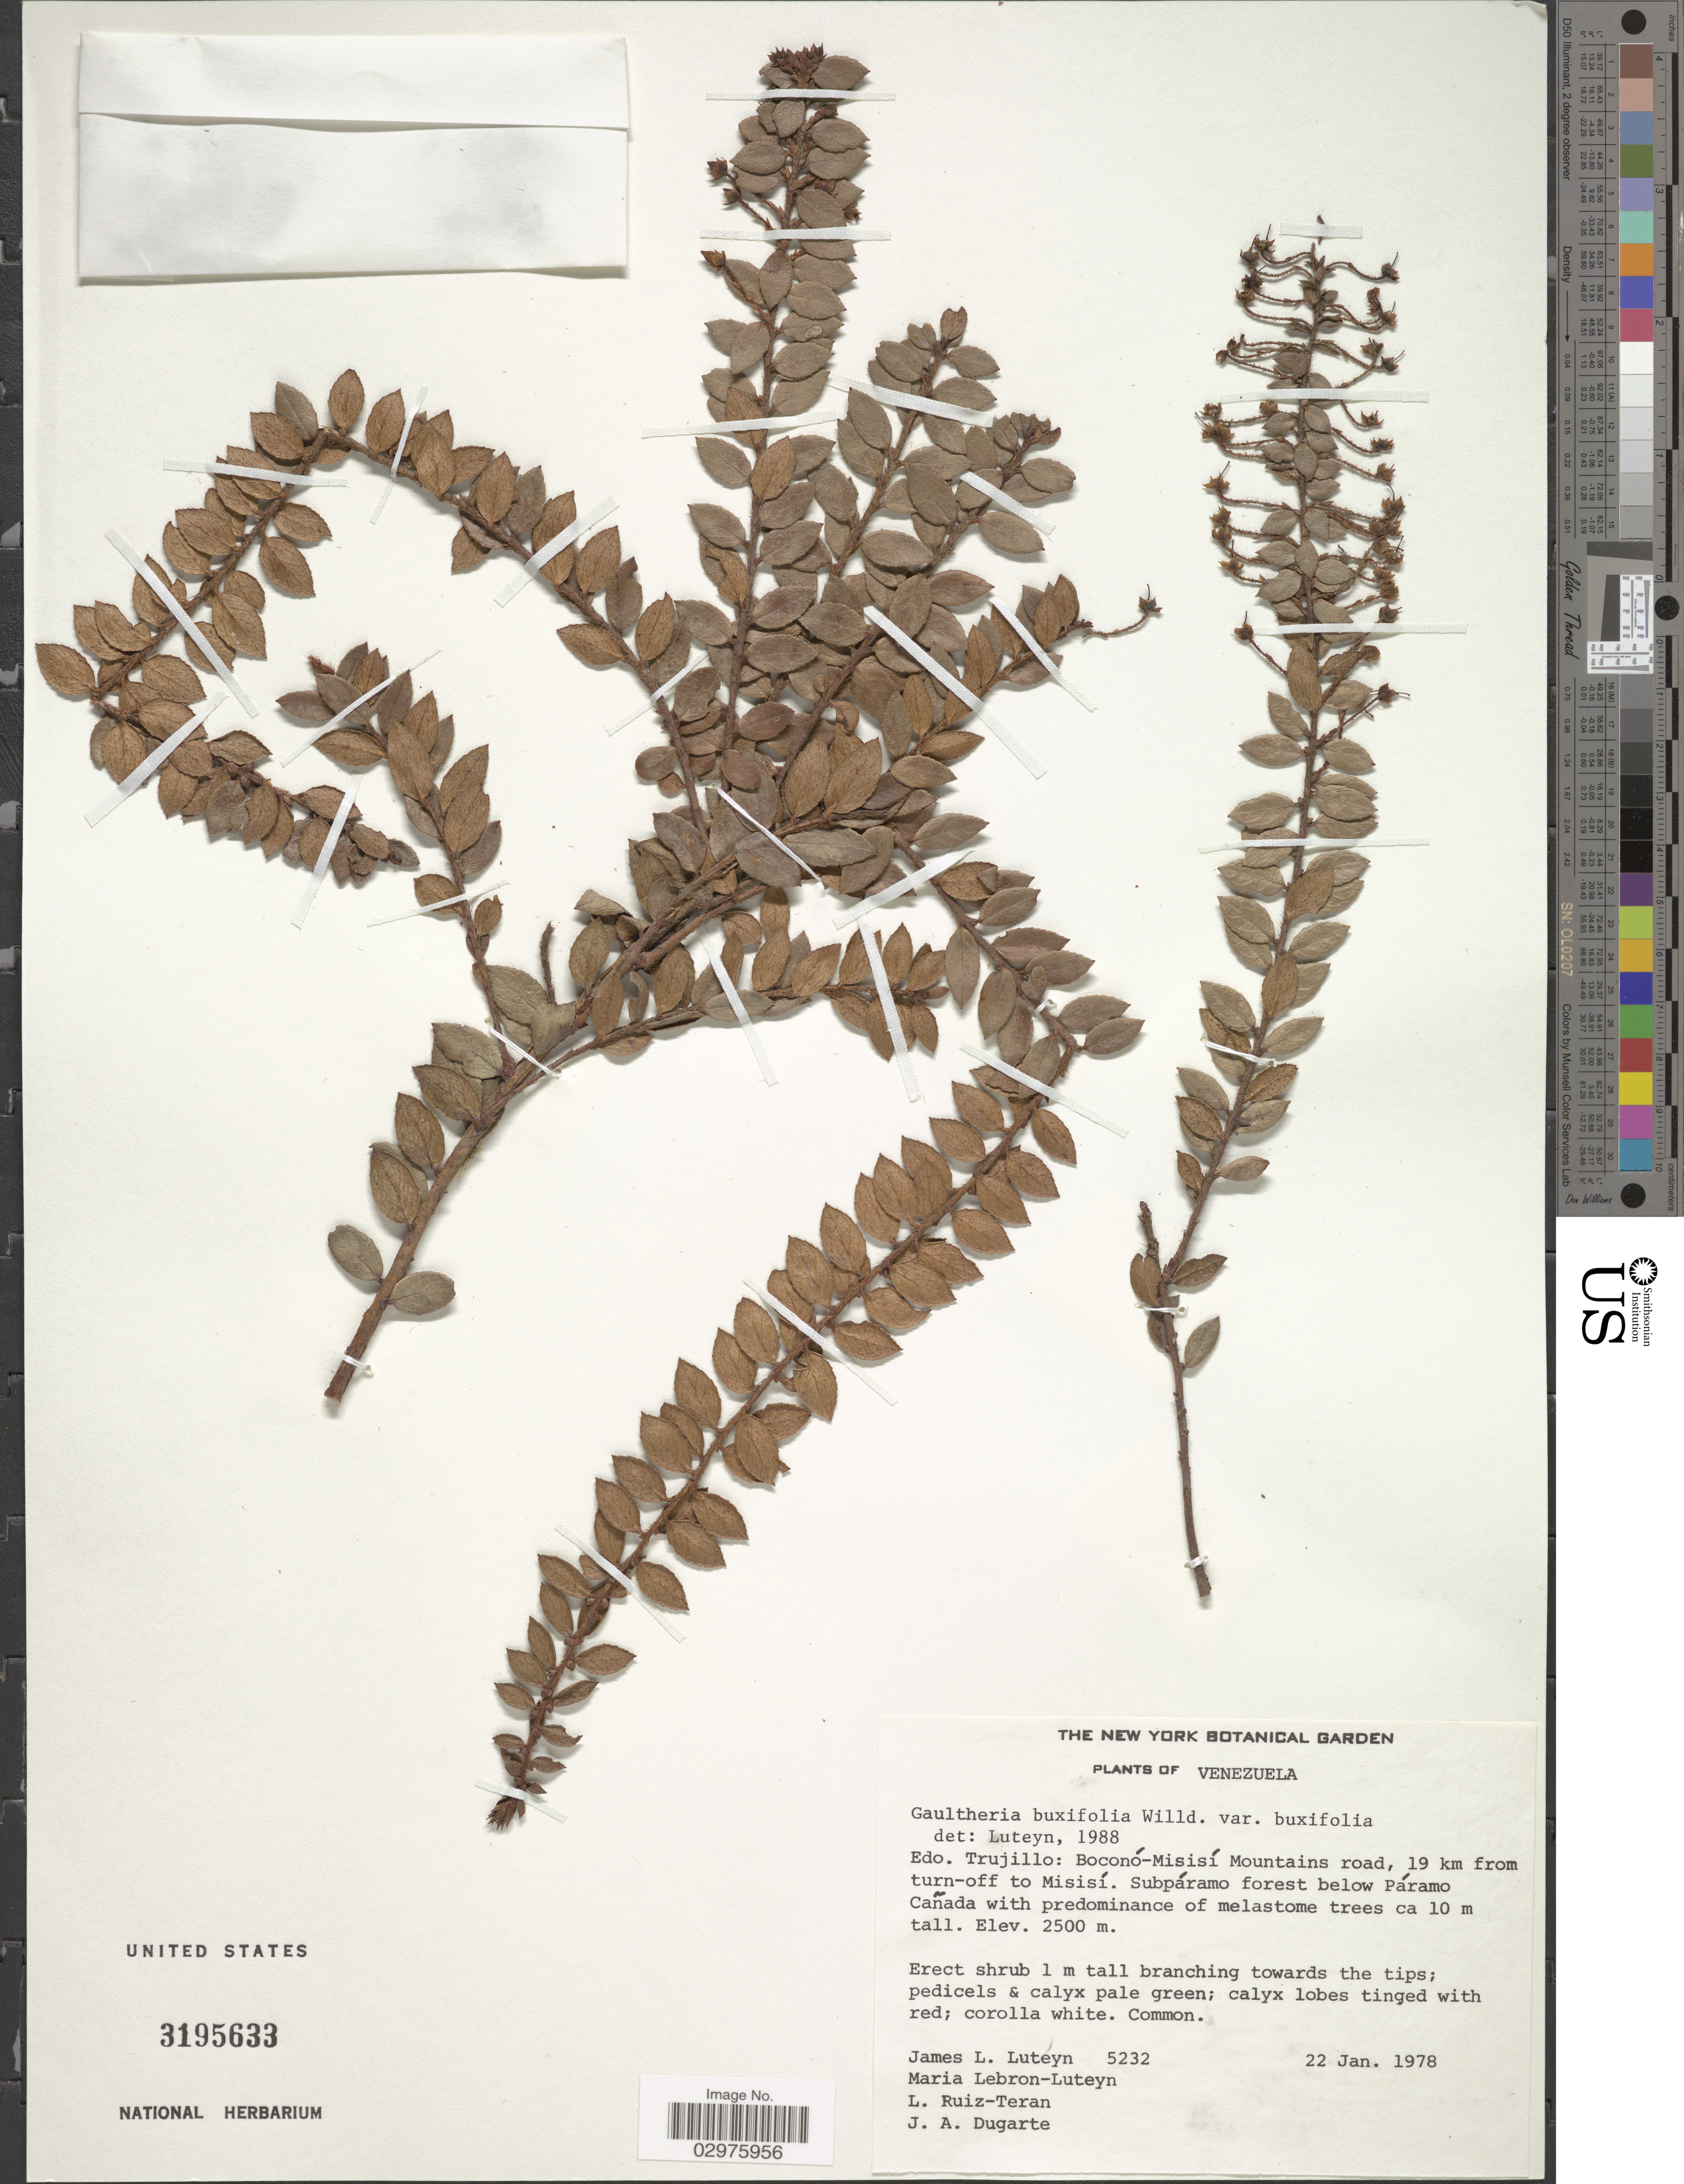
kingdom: Plantae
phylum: Tracheophyta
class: Magnoliopsida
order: Ericales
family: Ericaceae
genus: Gaultheria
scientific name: Gaultheria buxifolia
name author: Willd.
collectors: J. L. Luteyn, M. L. Lebrón-Luteyn, L. E. Ruíz-Terán & J. Dugarte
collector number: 5232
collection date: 1978-01-22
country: Venezuela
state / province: Trujillo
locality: Edo. Trujillo: Boconó-Misisí Mountains road, 19 km from turn-off to Misisí.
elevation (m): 2500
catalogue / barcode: US 3195633